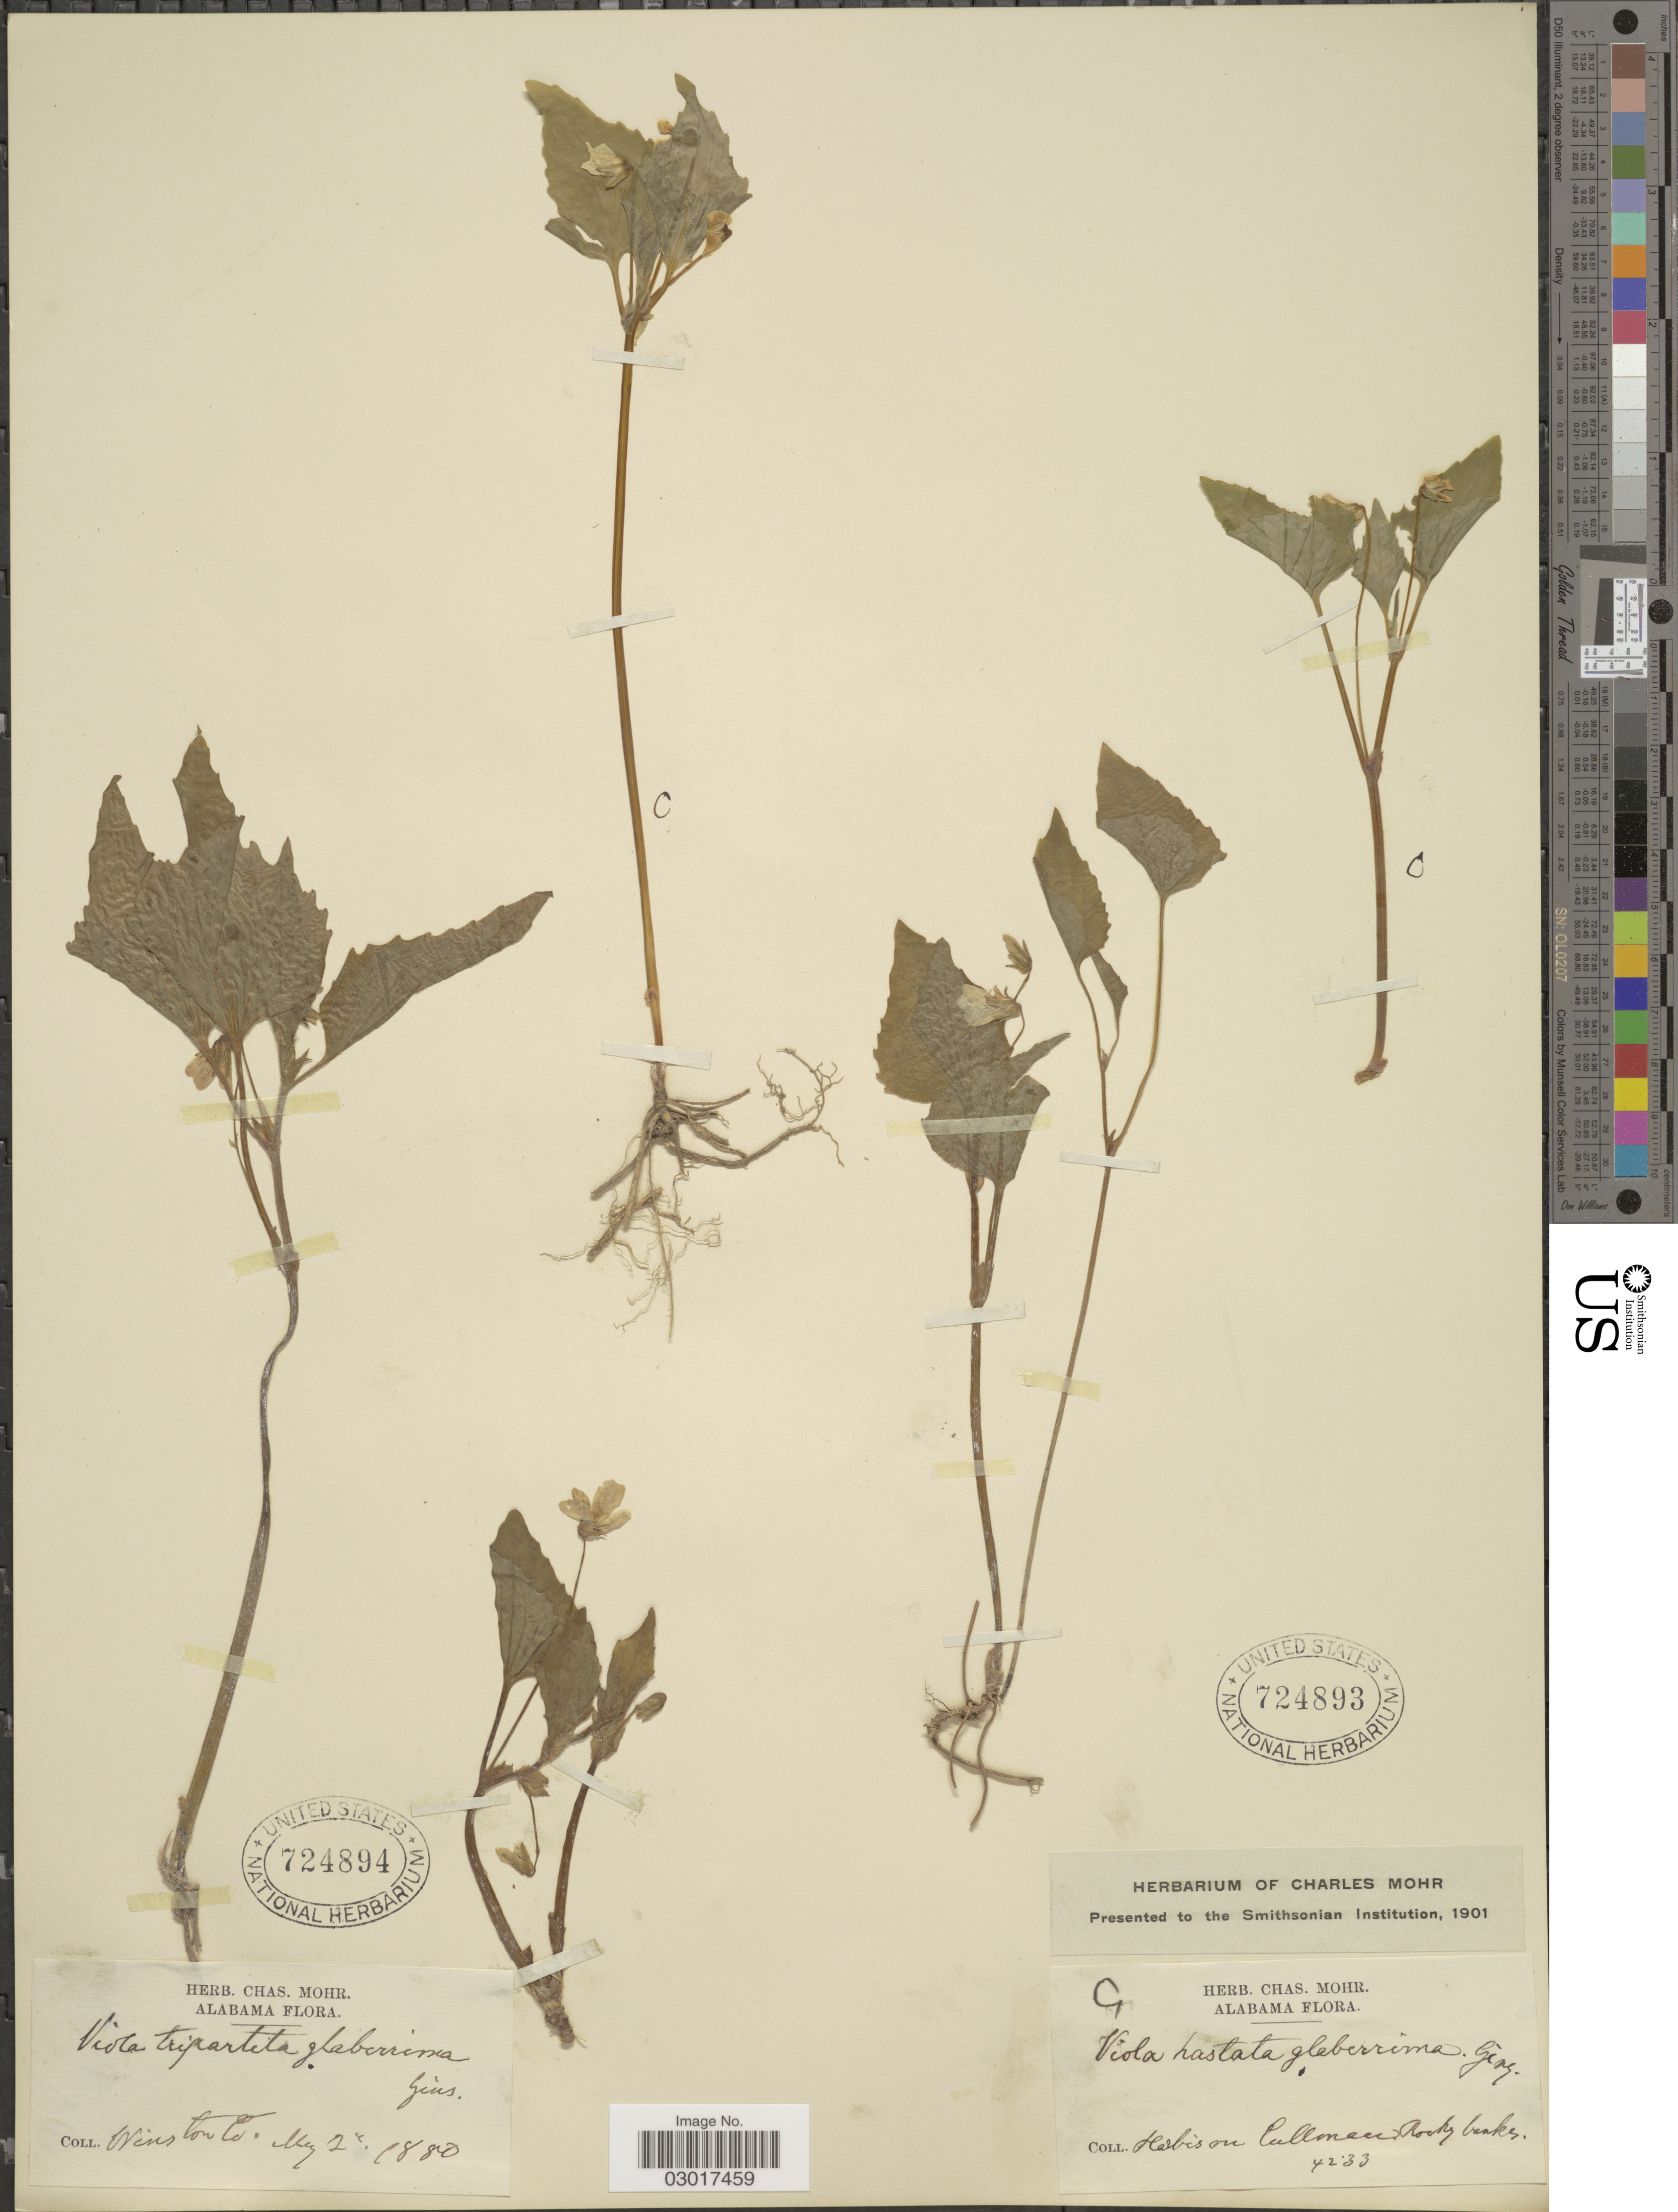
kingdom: Plantae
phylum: Tracheophyta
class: Magnoliopsida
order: Malpighiales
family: Violaceae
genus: Viola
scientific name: Viola tripartita var. glaberrima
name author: (Ging.) R.M. Harper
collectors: ex herb. Charles Mohr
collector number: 9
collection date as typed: Transcribed d/m/y: 4/2/33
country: United States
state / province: Alabama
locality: Harbison, Cullman.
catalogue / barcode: US 724893-2